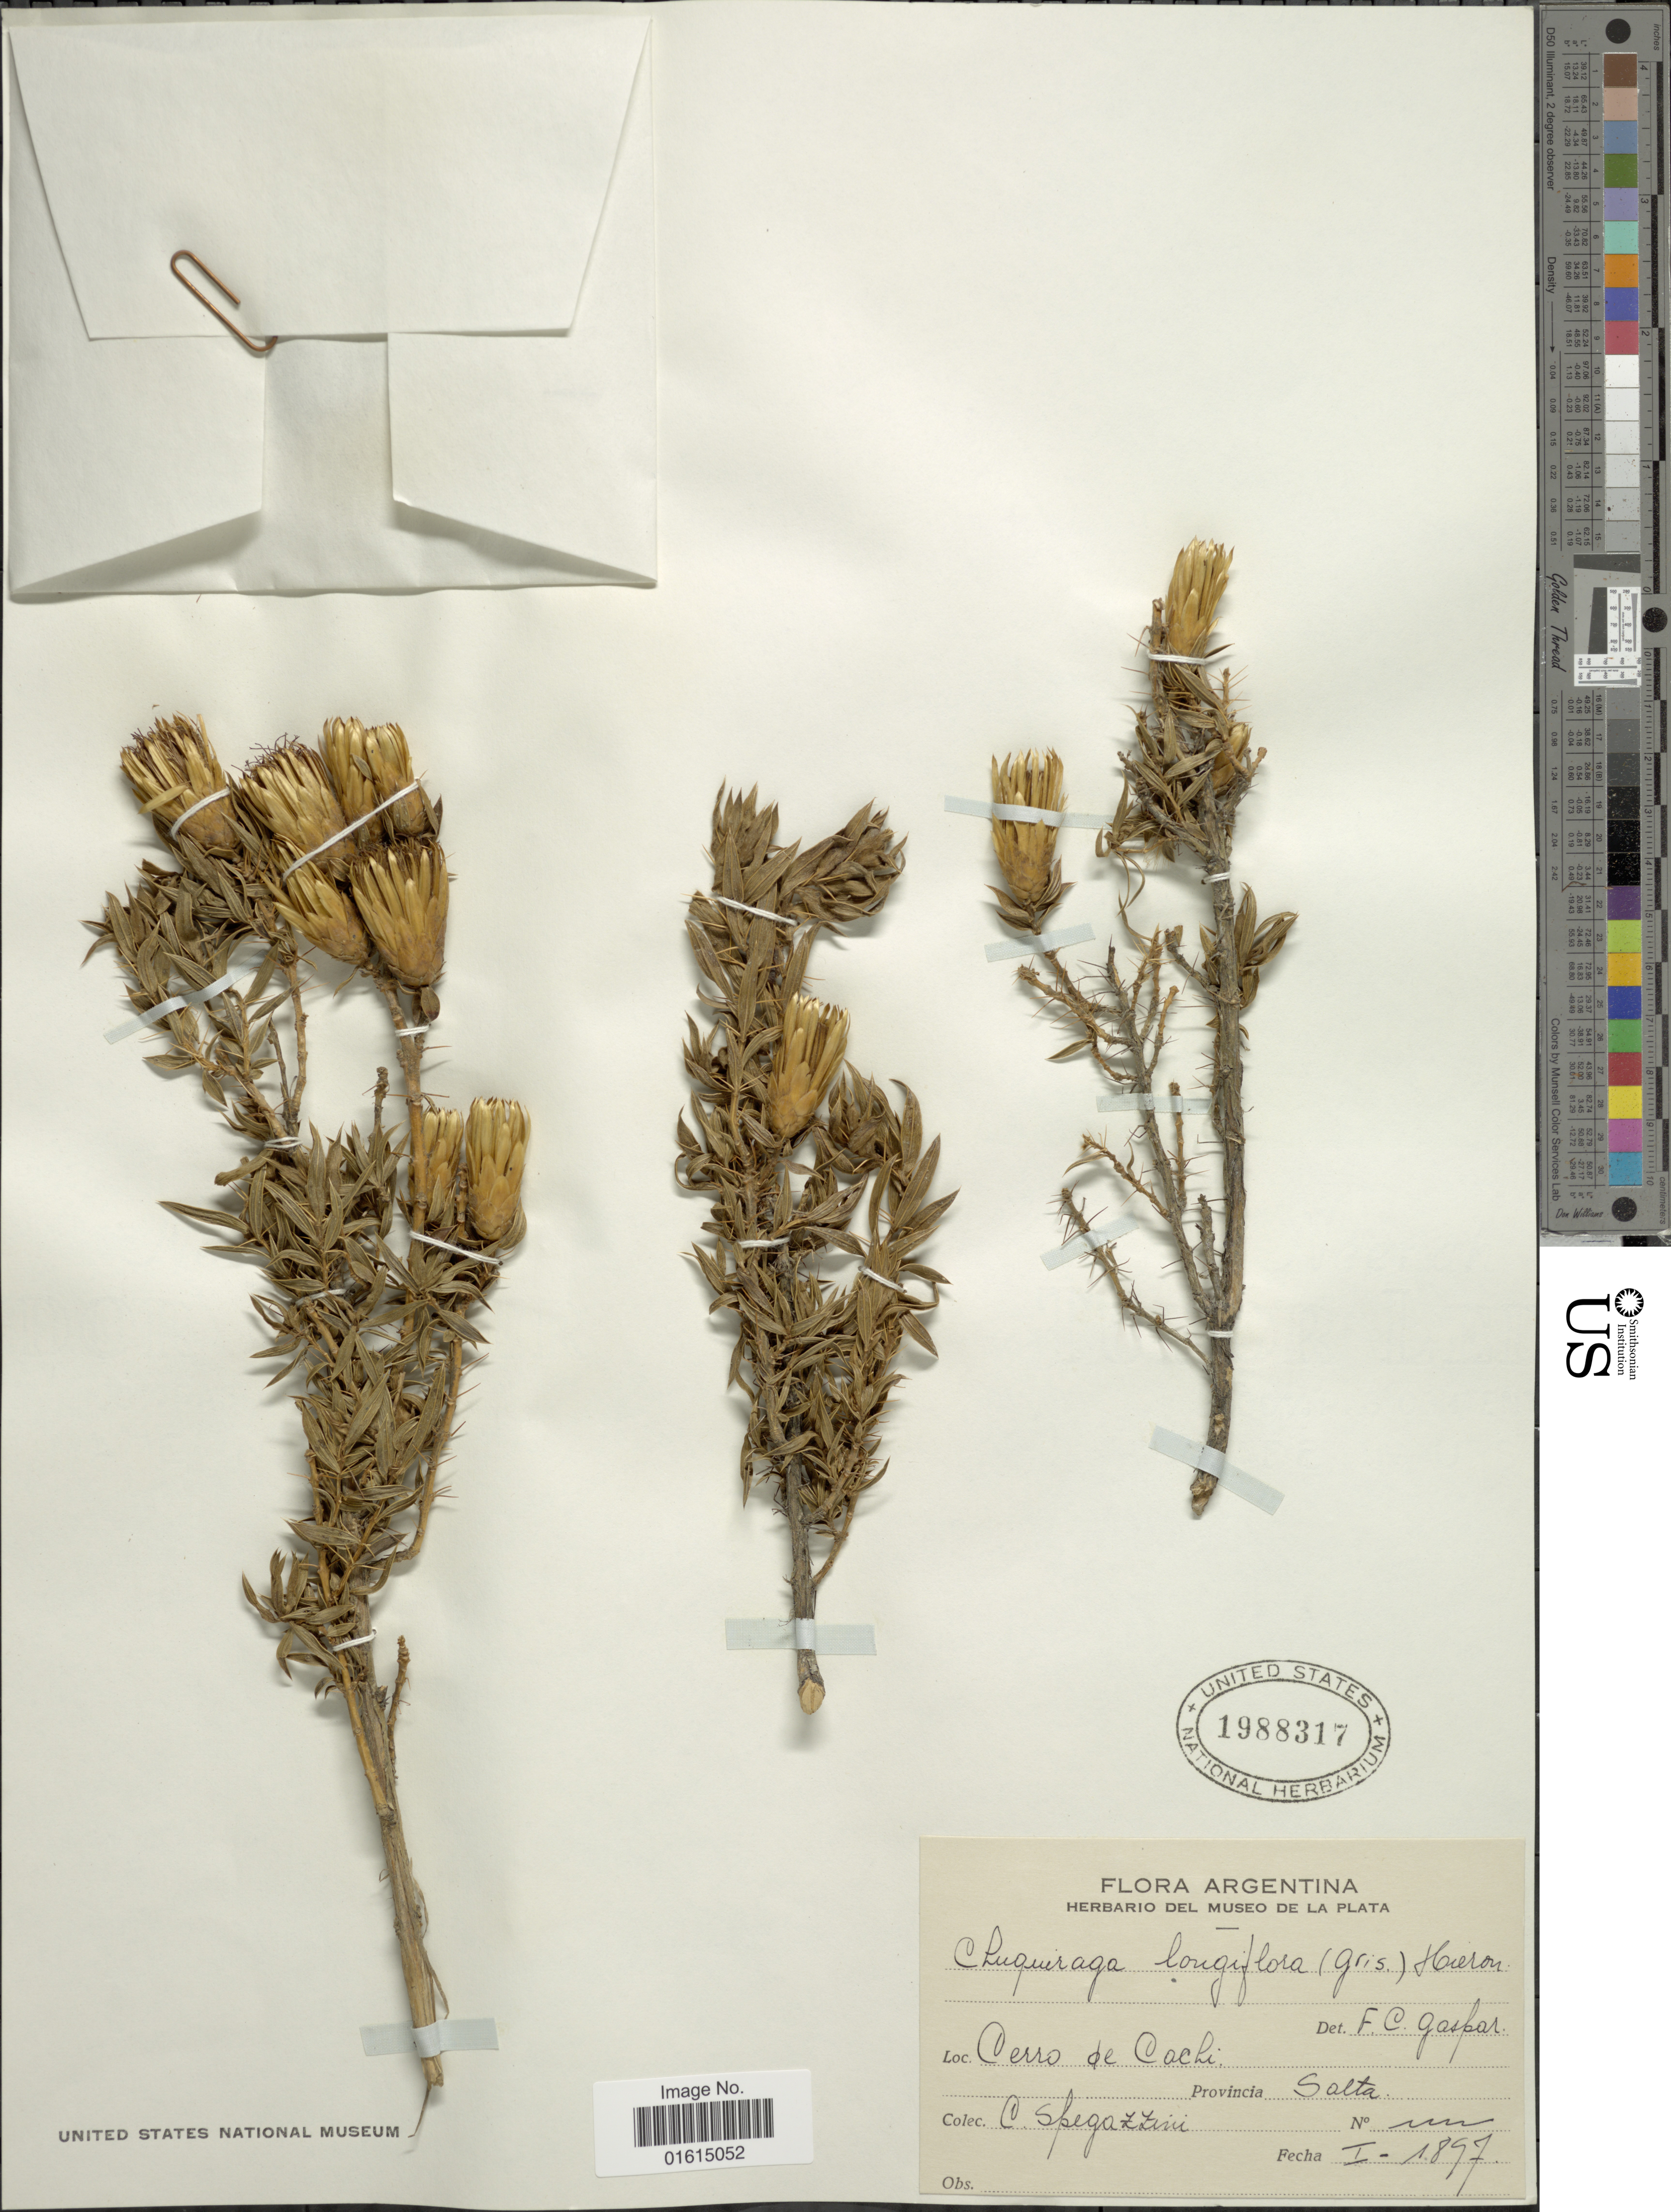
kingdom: Plantae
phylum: Tracheophyta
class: Magnoliopsida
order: Asterales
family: Asteraceae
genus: Chuquiraga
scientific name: Chuquiraga longiflora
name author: (Griseb.) Hieron.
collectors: C. L. Spegazzini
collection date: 1897-01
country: Argentina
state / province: Salta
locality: Cerro de Cachi, Provincia Salta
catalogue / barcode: US 1988317